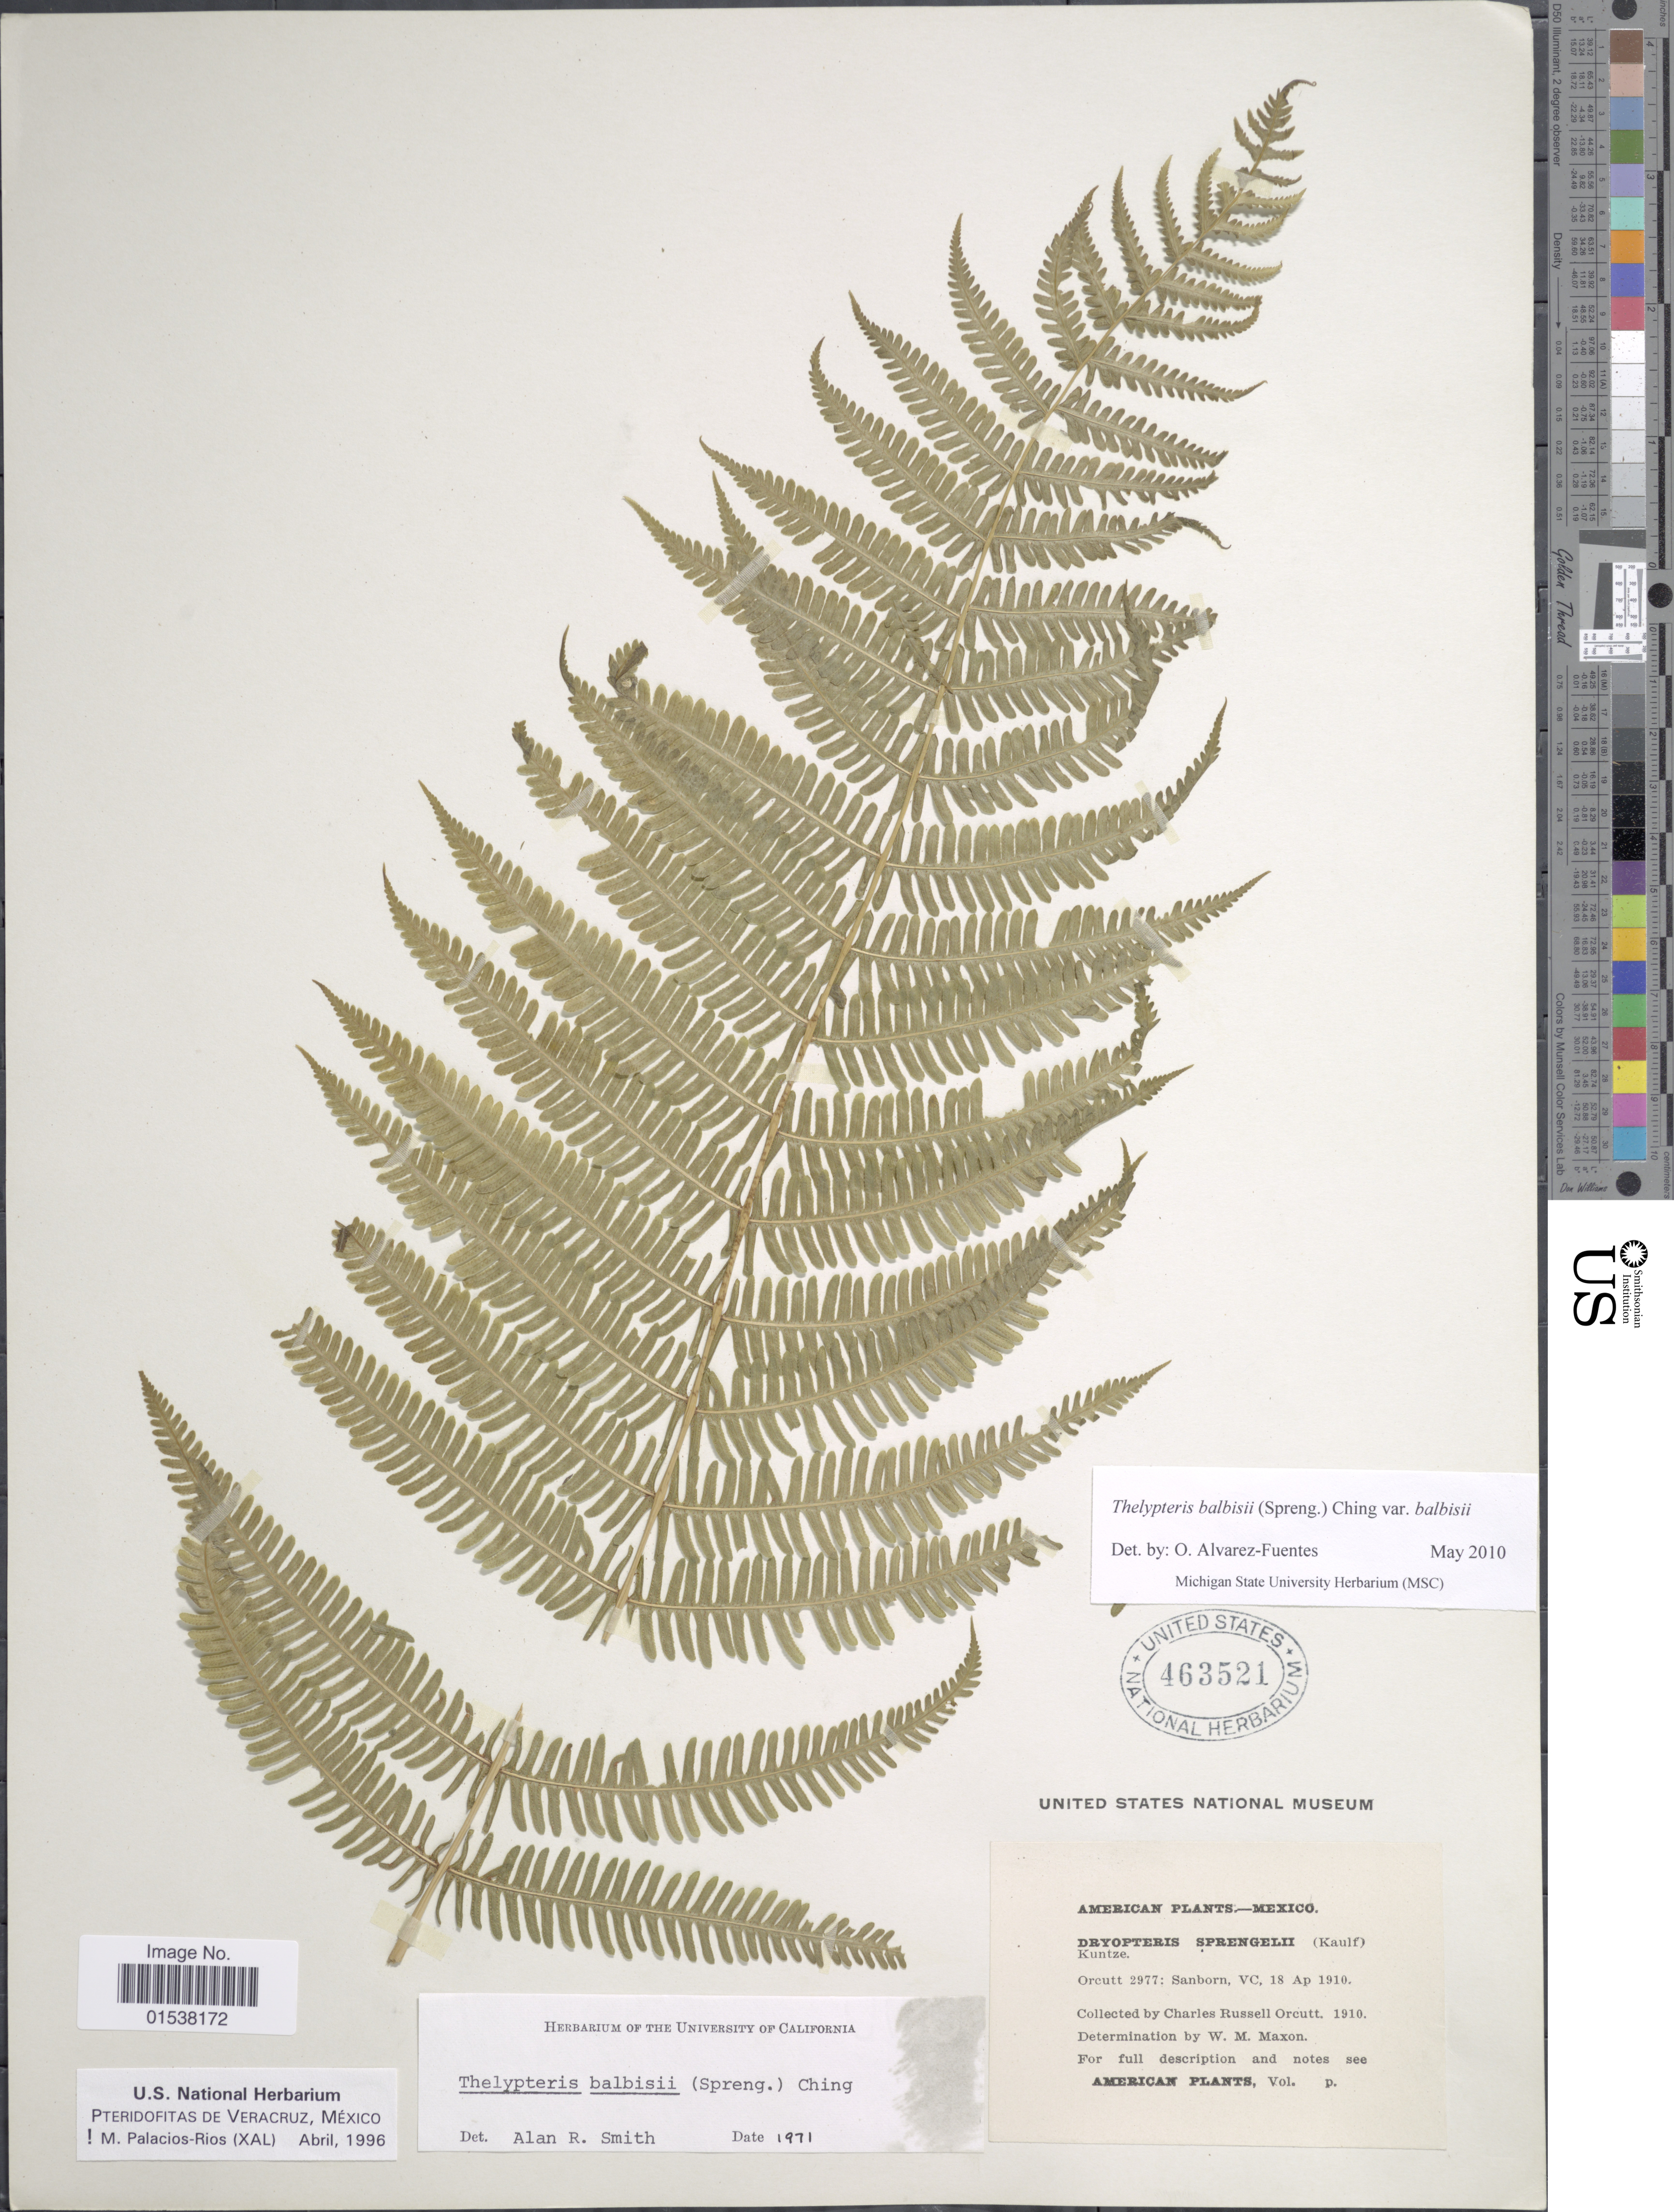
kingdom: Plantae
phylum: Tracheophyta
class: Polypodiopsida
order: Polypodiales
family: Thelypteridaceae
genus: Amauropelta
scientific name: Amauropelta balbisii (Spreng.) comb. nov., ined. 2015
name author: (Spreng.)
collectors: C. R. Orcutt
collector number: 2977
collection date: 1910-04-18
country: Mexico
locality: Sanborn, VC.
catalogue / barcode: US 463521